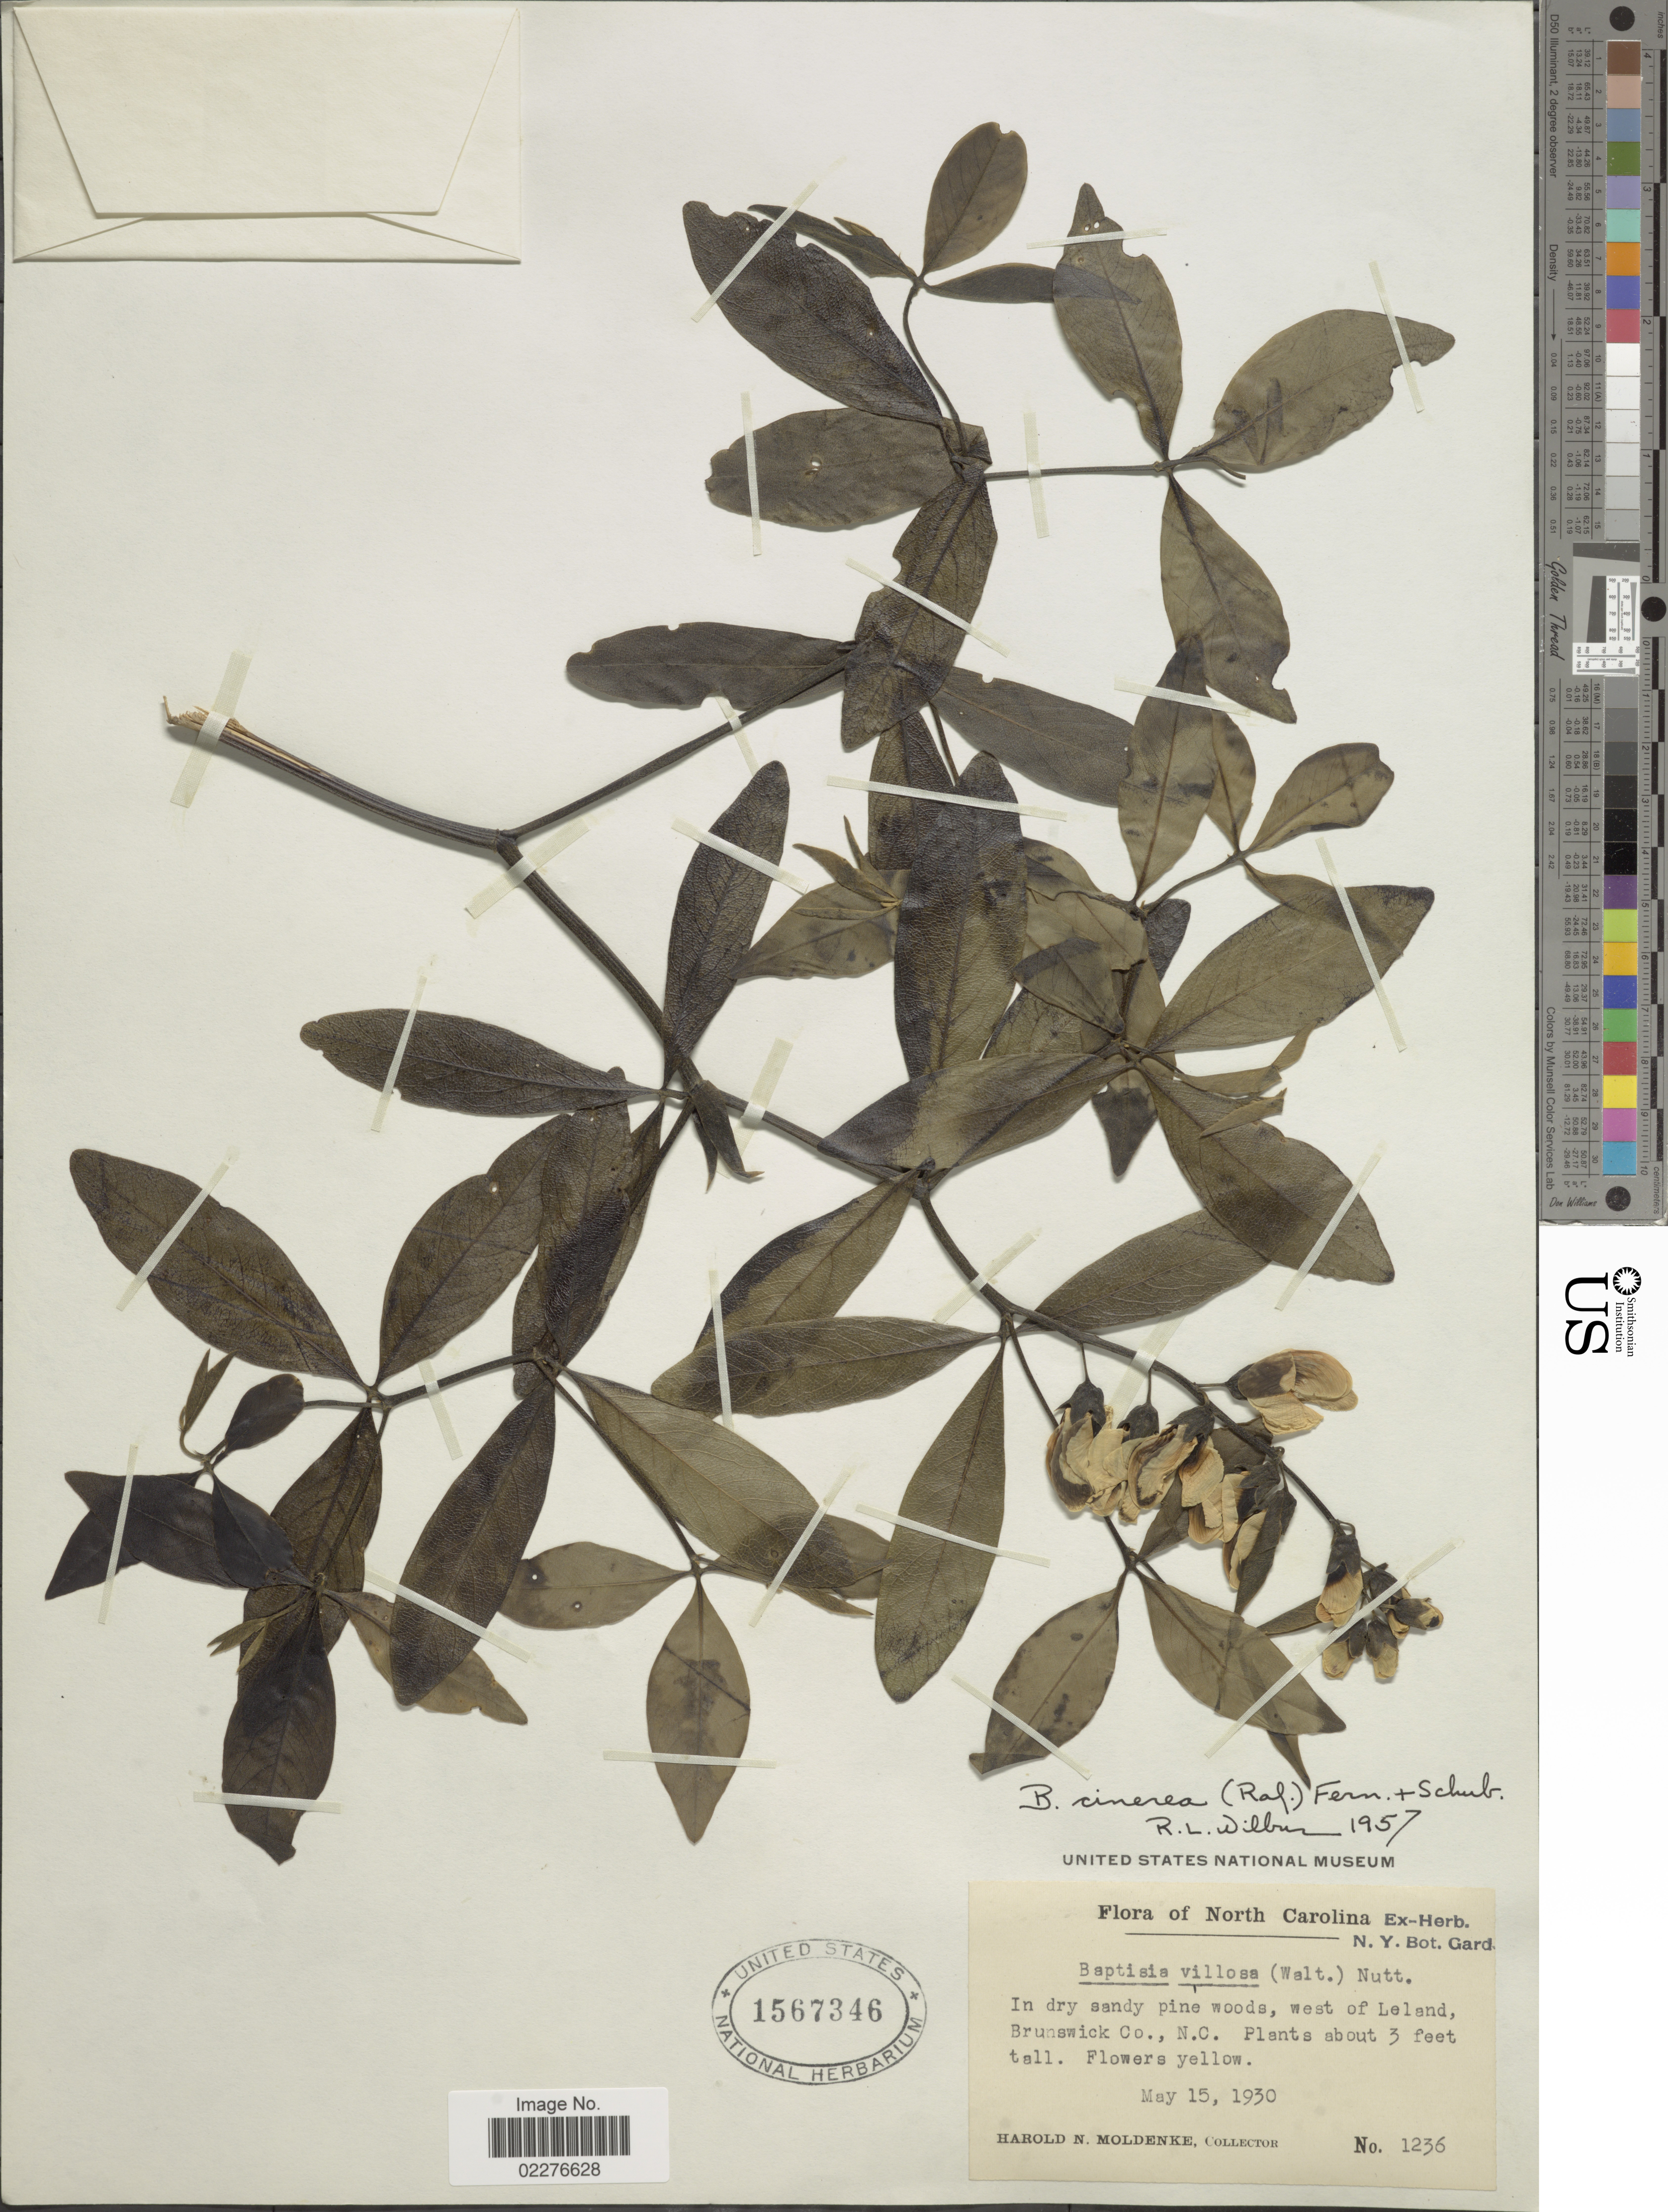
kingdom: Plantae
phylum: Tracheophyta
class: Magnoliopsida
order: Fabales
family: Fabaceae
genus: Baptisia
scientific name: Baptisia cinerea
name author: (Raf.) Fernald & B.G. Schub.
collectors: H. N. Moldenke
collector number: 1236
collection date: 1930-05-15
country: United States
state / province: North Carolina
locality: In dry sandy pine woods, west of Leland, Brunswick Co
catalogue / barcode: US 1567346